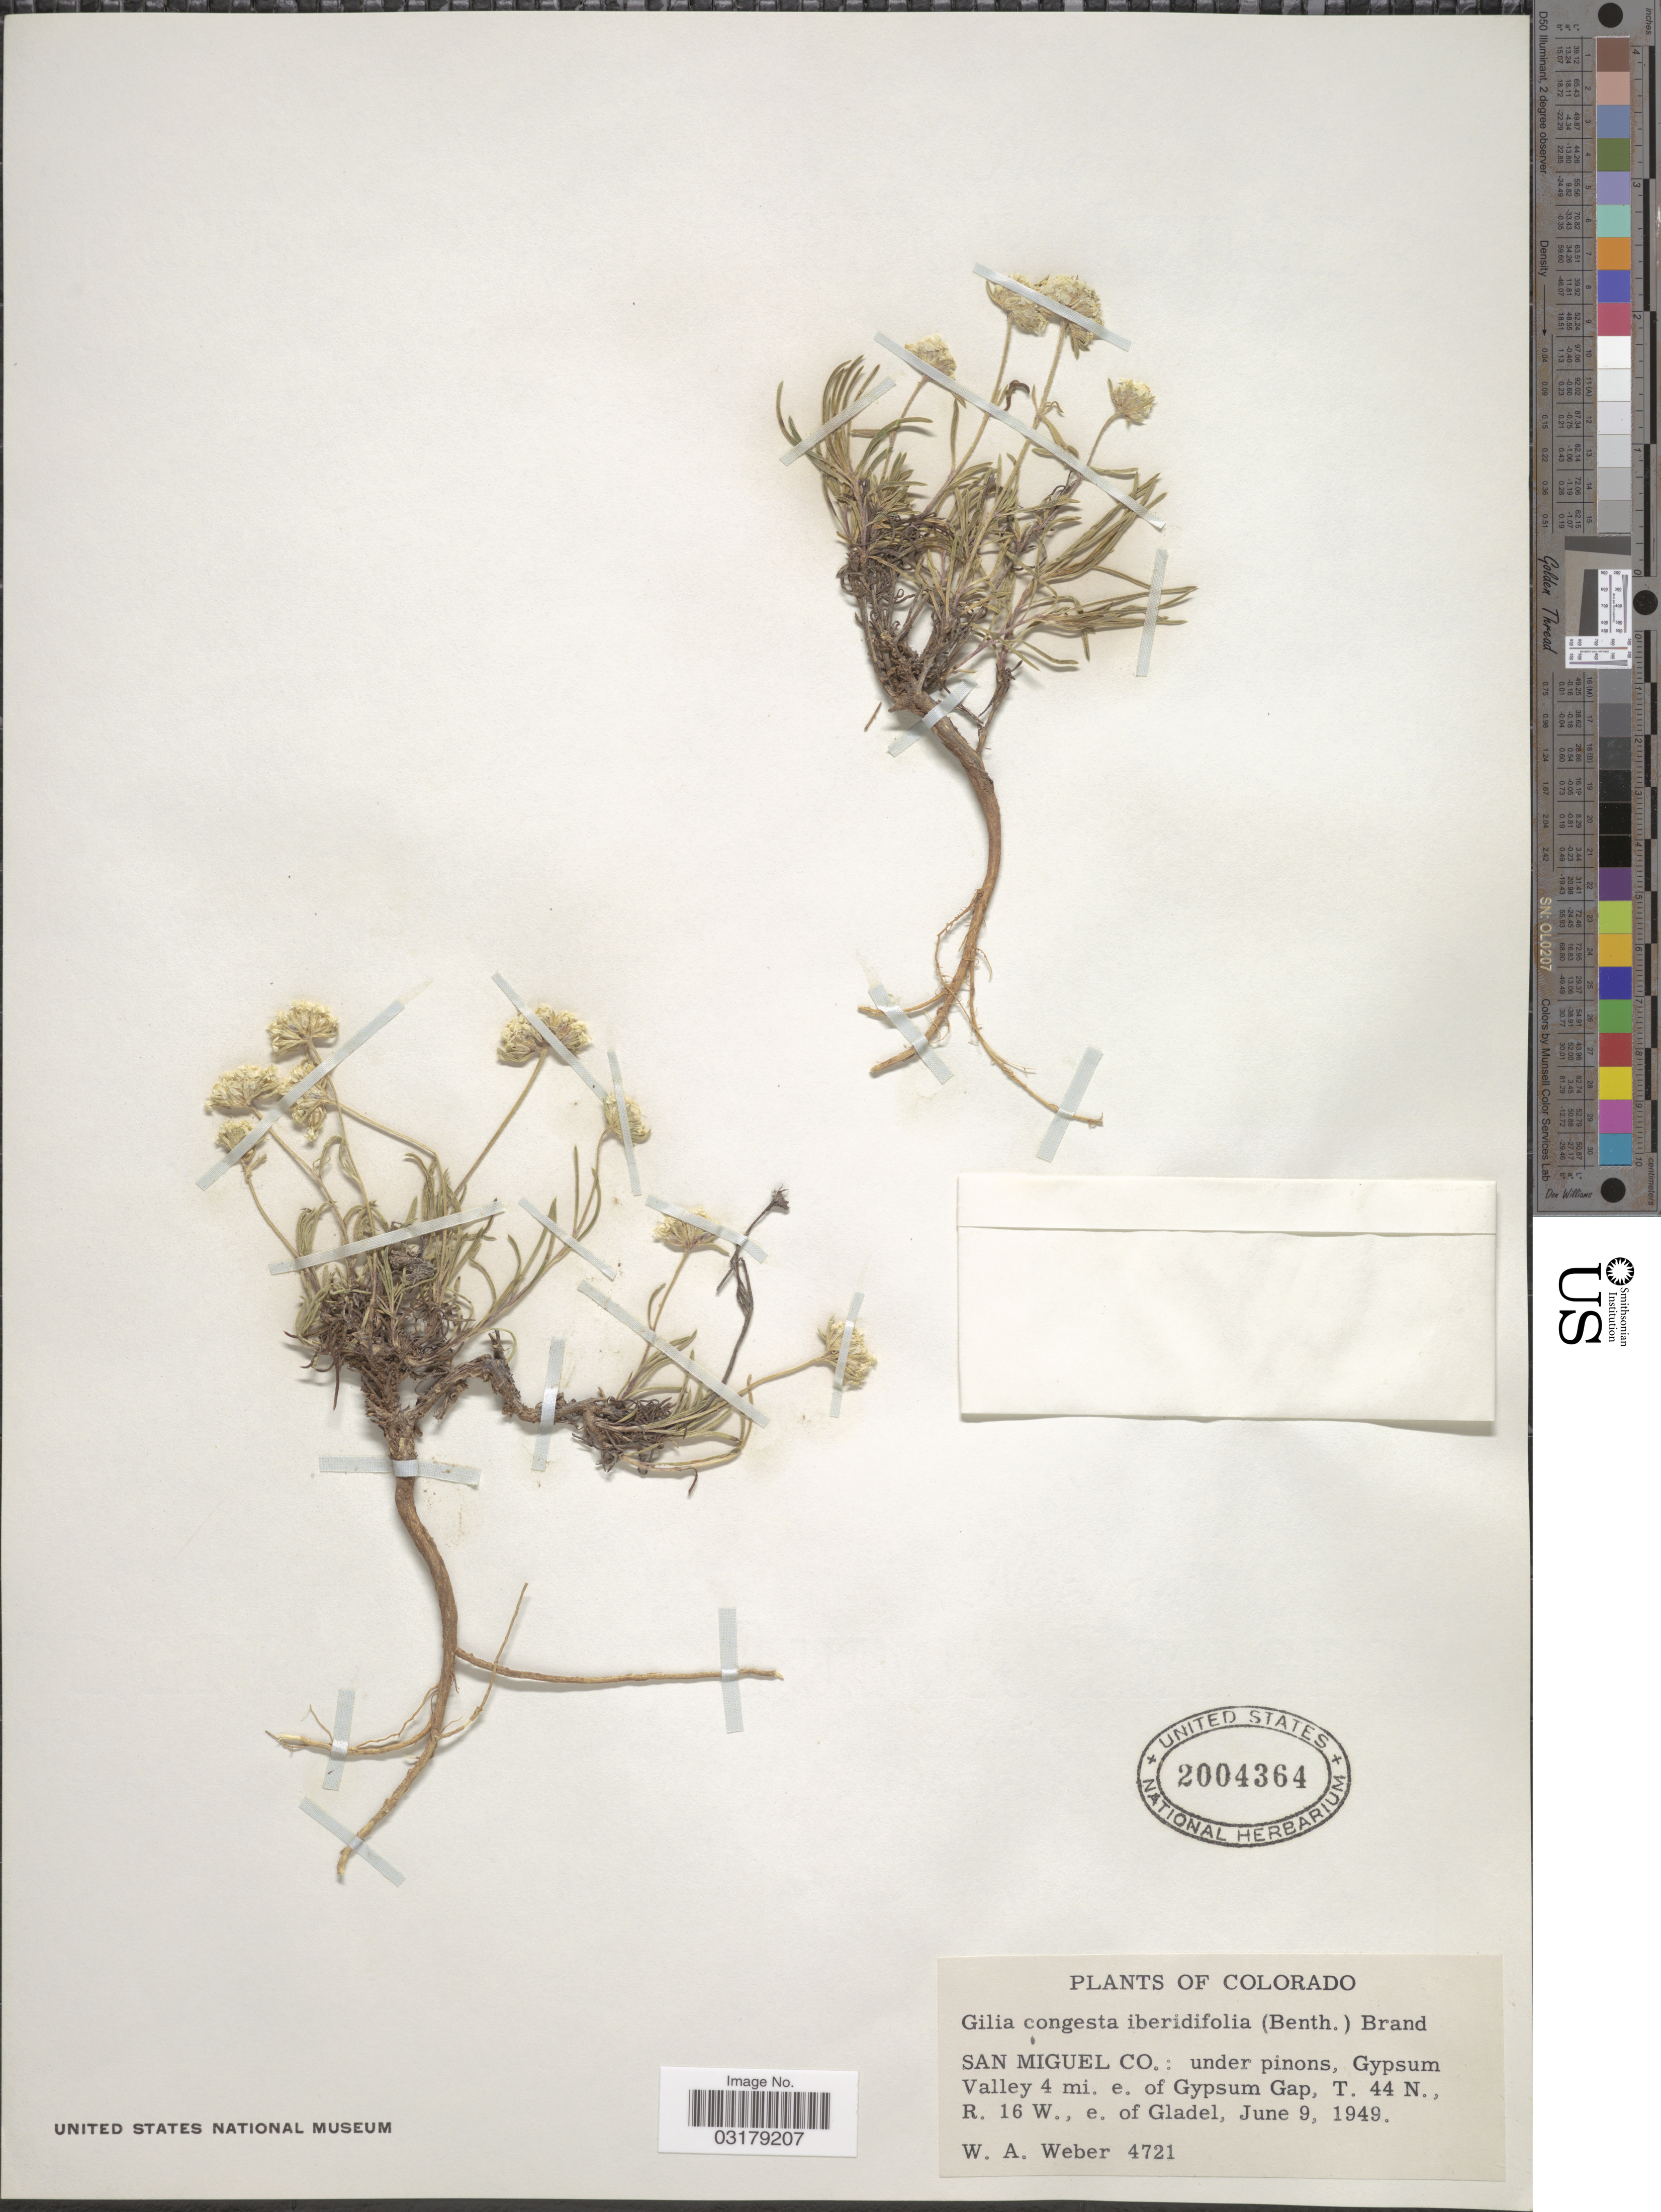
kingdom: Plantae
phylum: Tracheophyta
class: Magnoliopsida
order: Ericales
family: Polemoniaceae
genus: Ipomopsis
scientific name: Ipomopsis congesta subsp. congesta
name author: (Hook.) V.E. Grant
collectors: W. A. Weber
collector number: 4721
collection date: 1949-06-09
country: United States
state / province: Colorado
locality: SAN MIGUEL CO.: under pinons, Gypsum Valley 4 mi. e. of Gypsum Gap, T. 44 N., R. 16W., e. of Gladel.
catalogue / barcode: US 2004364